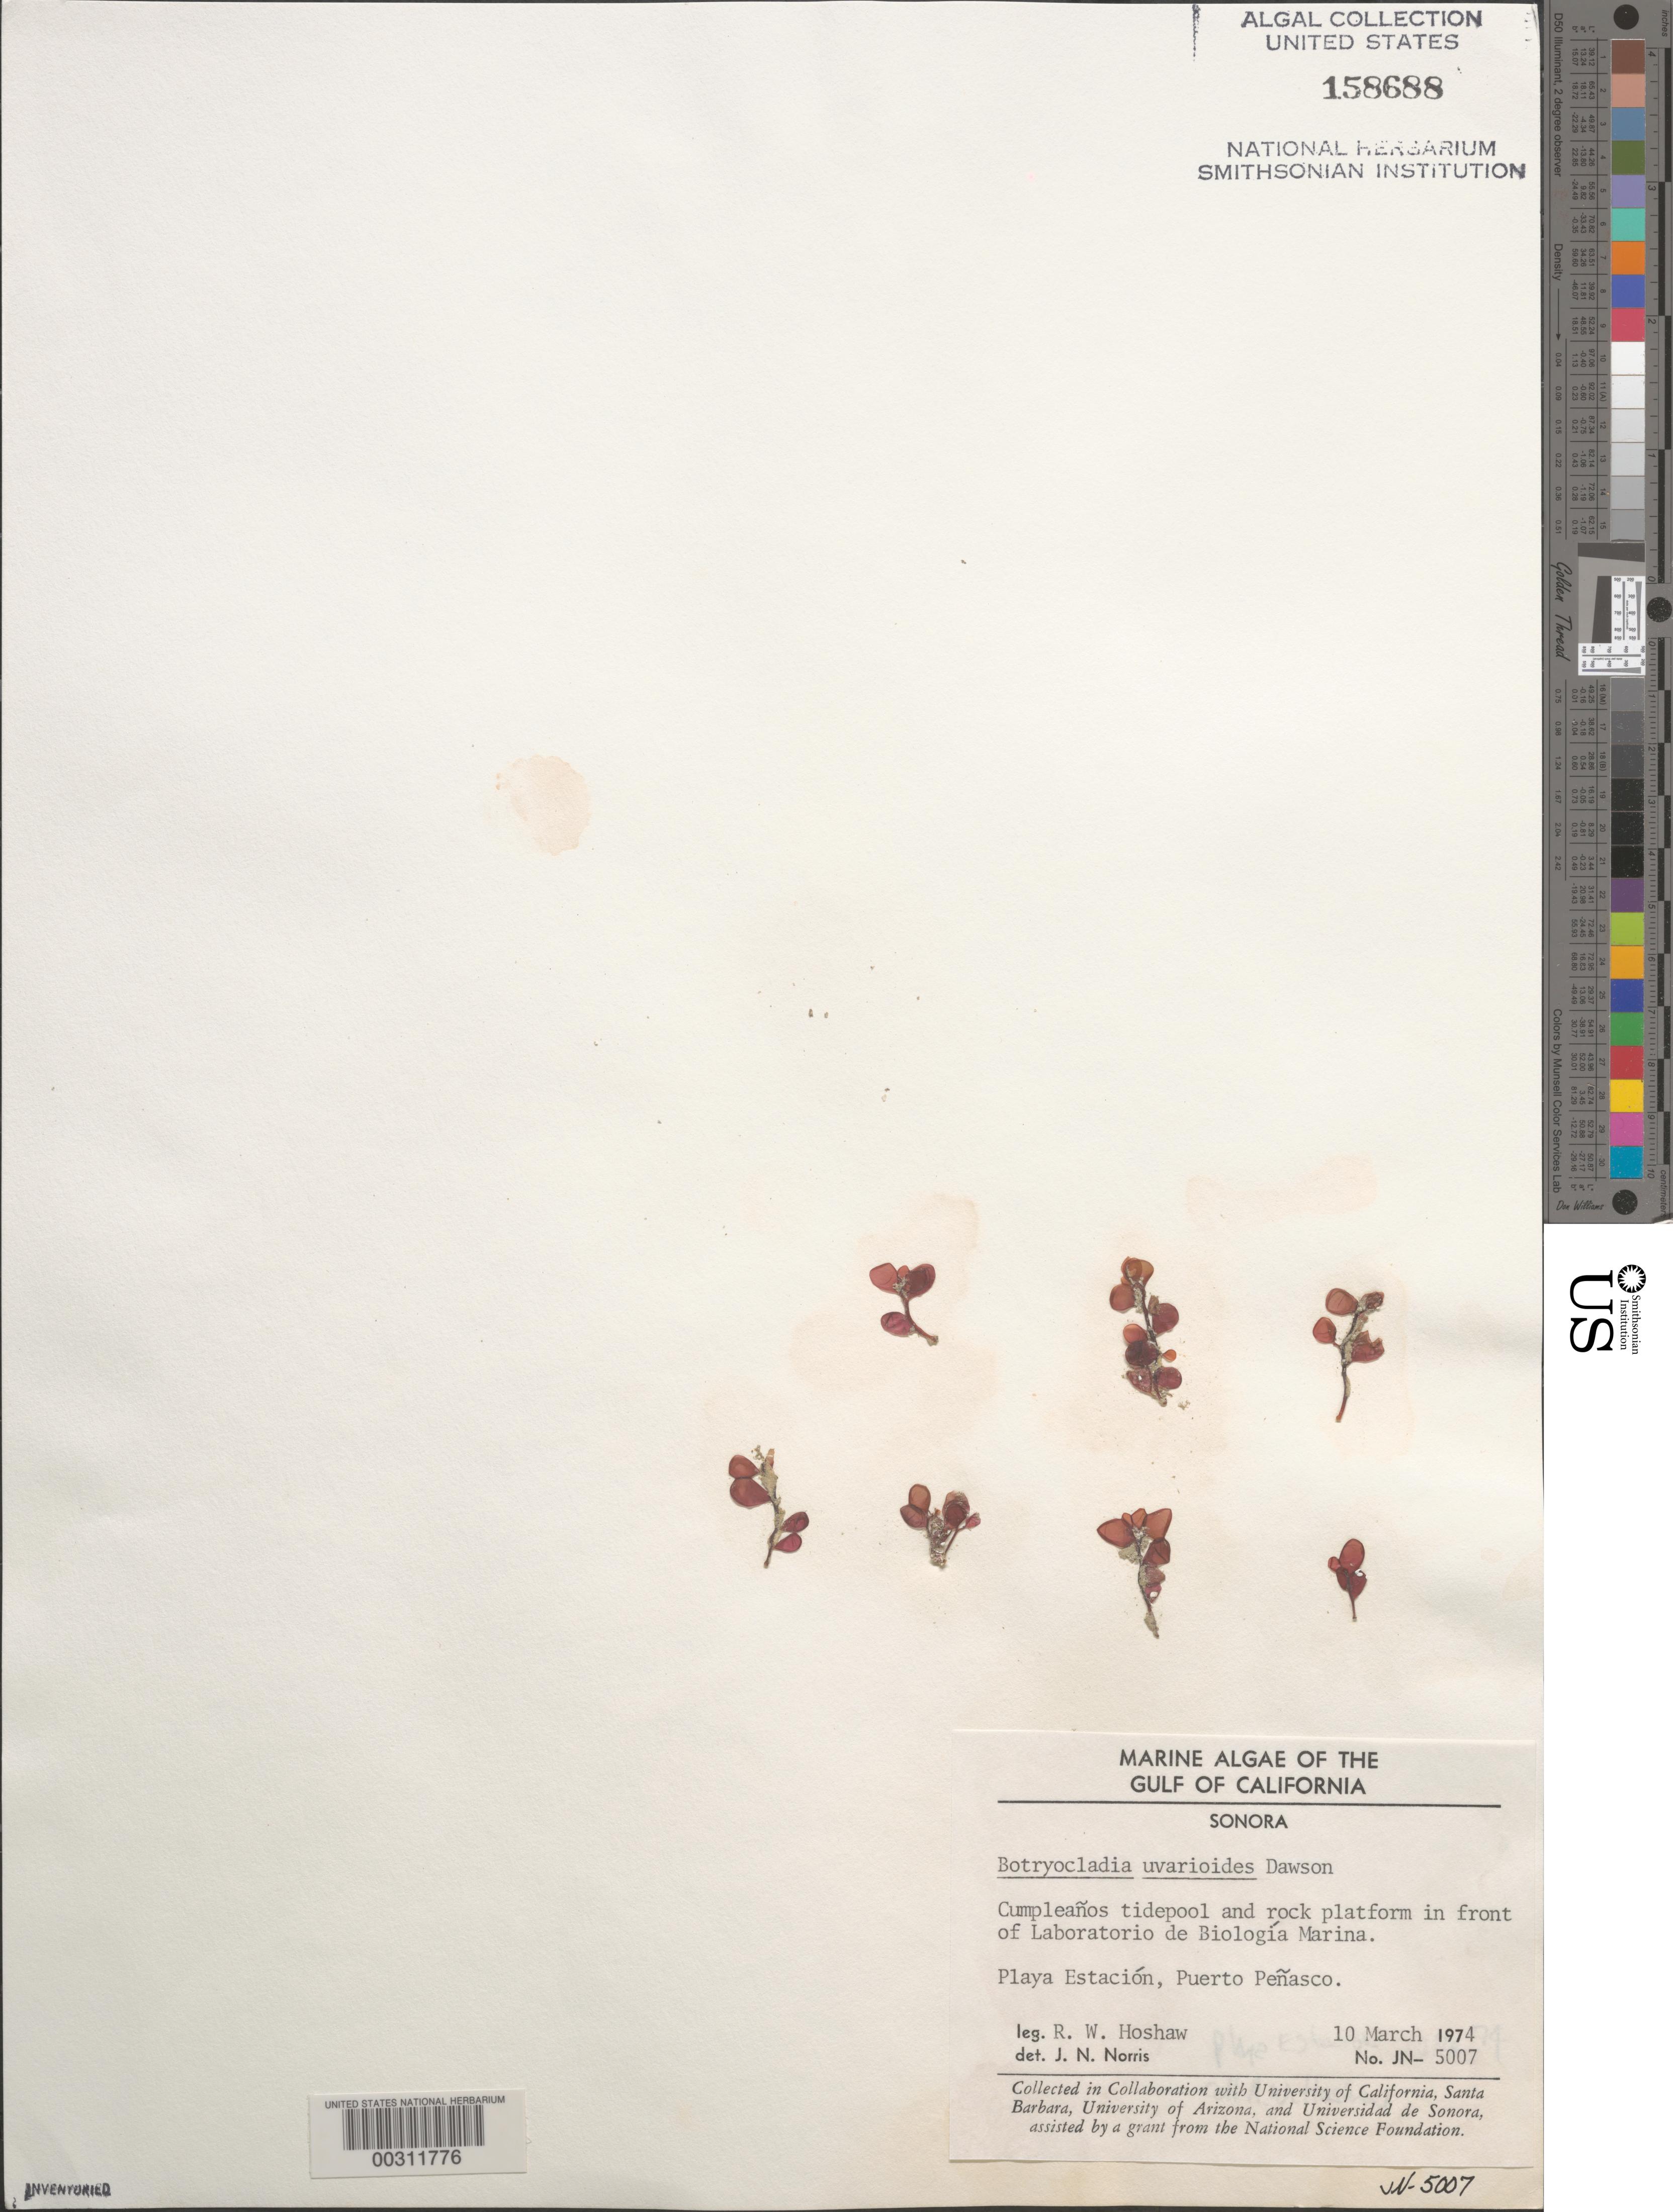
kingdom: Plantae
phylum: Rhodophyta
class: Florideophyceae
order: Rhodymeniales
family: Rhodymeniaceae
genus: Botryocladia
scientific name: Botryocladia uvarioides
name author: E.Y. Dawson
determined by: Norris, James N.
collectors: R. Hoshaw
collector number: Jn-5007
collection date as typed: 10 Mar 1974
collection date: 1974-03-10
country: Mexico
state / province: Sonora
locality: Playa estacion, puerto penasco, marine station shore & cumpleanos tide pool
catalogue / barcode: US 158688